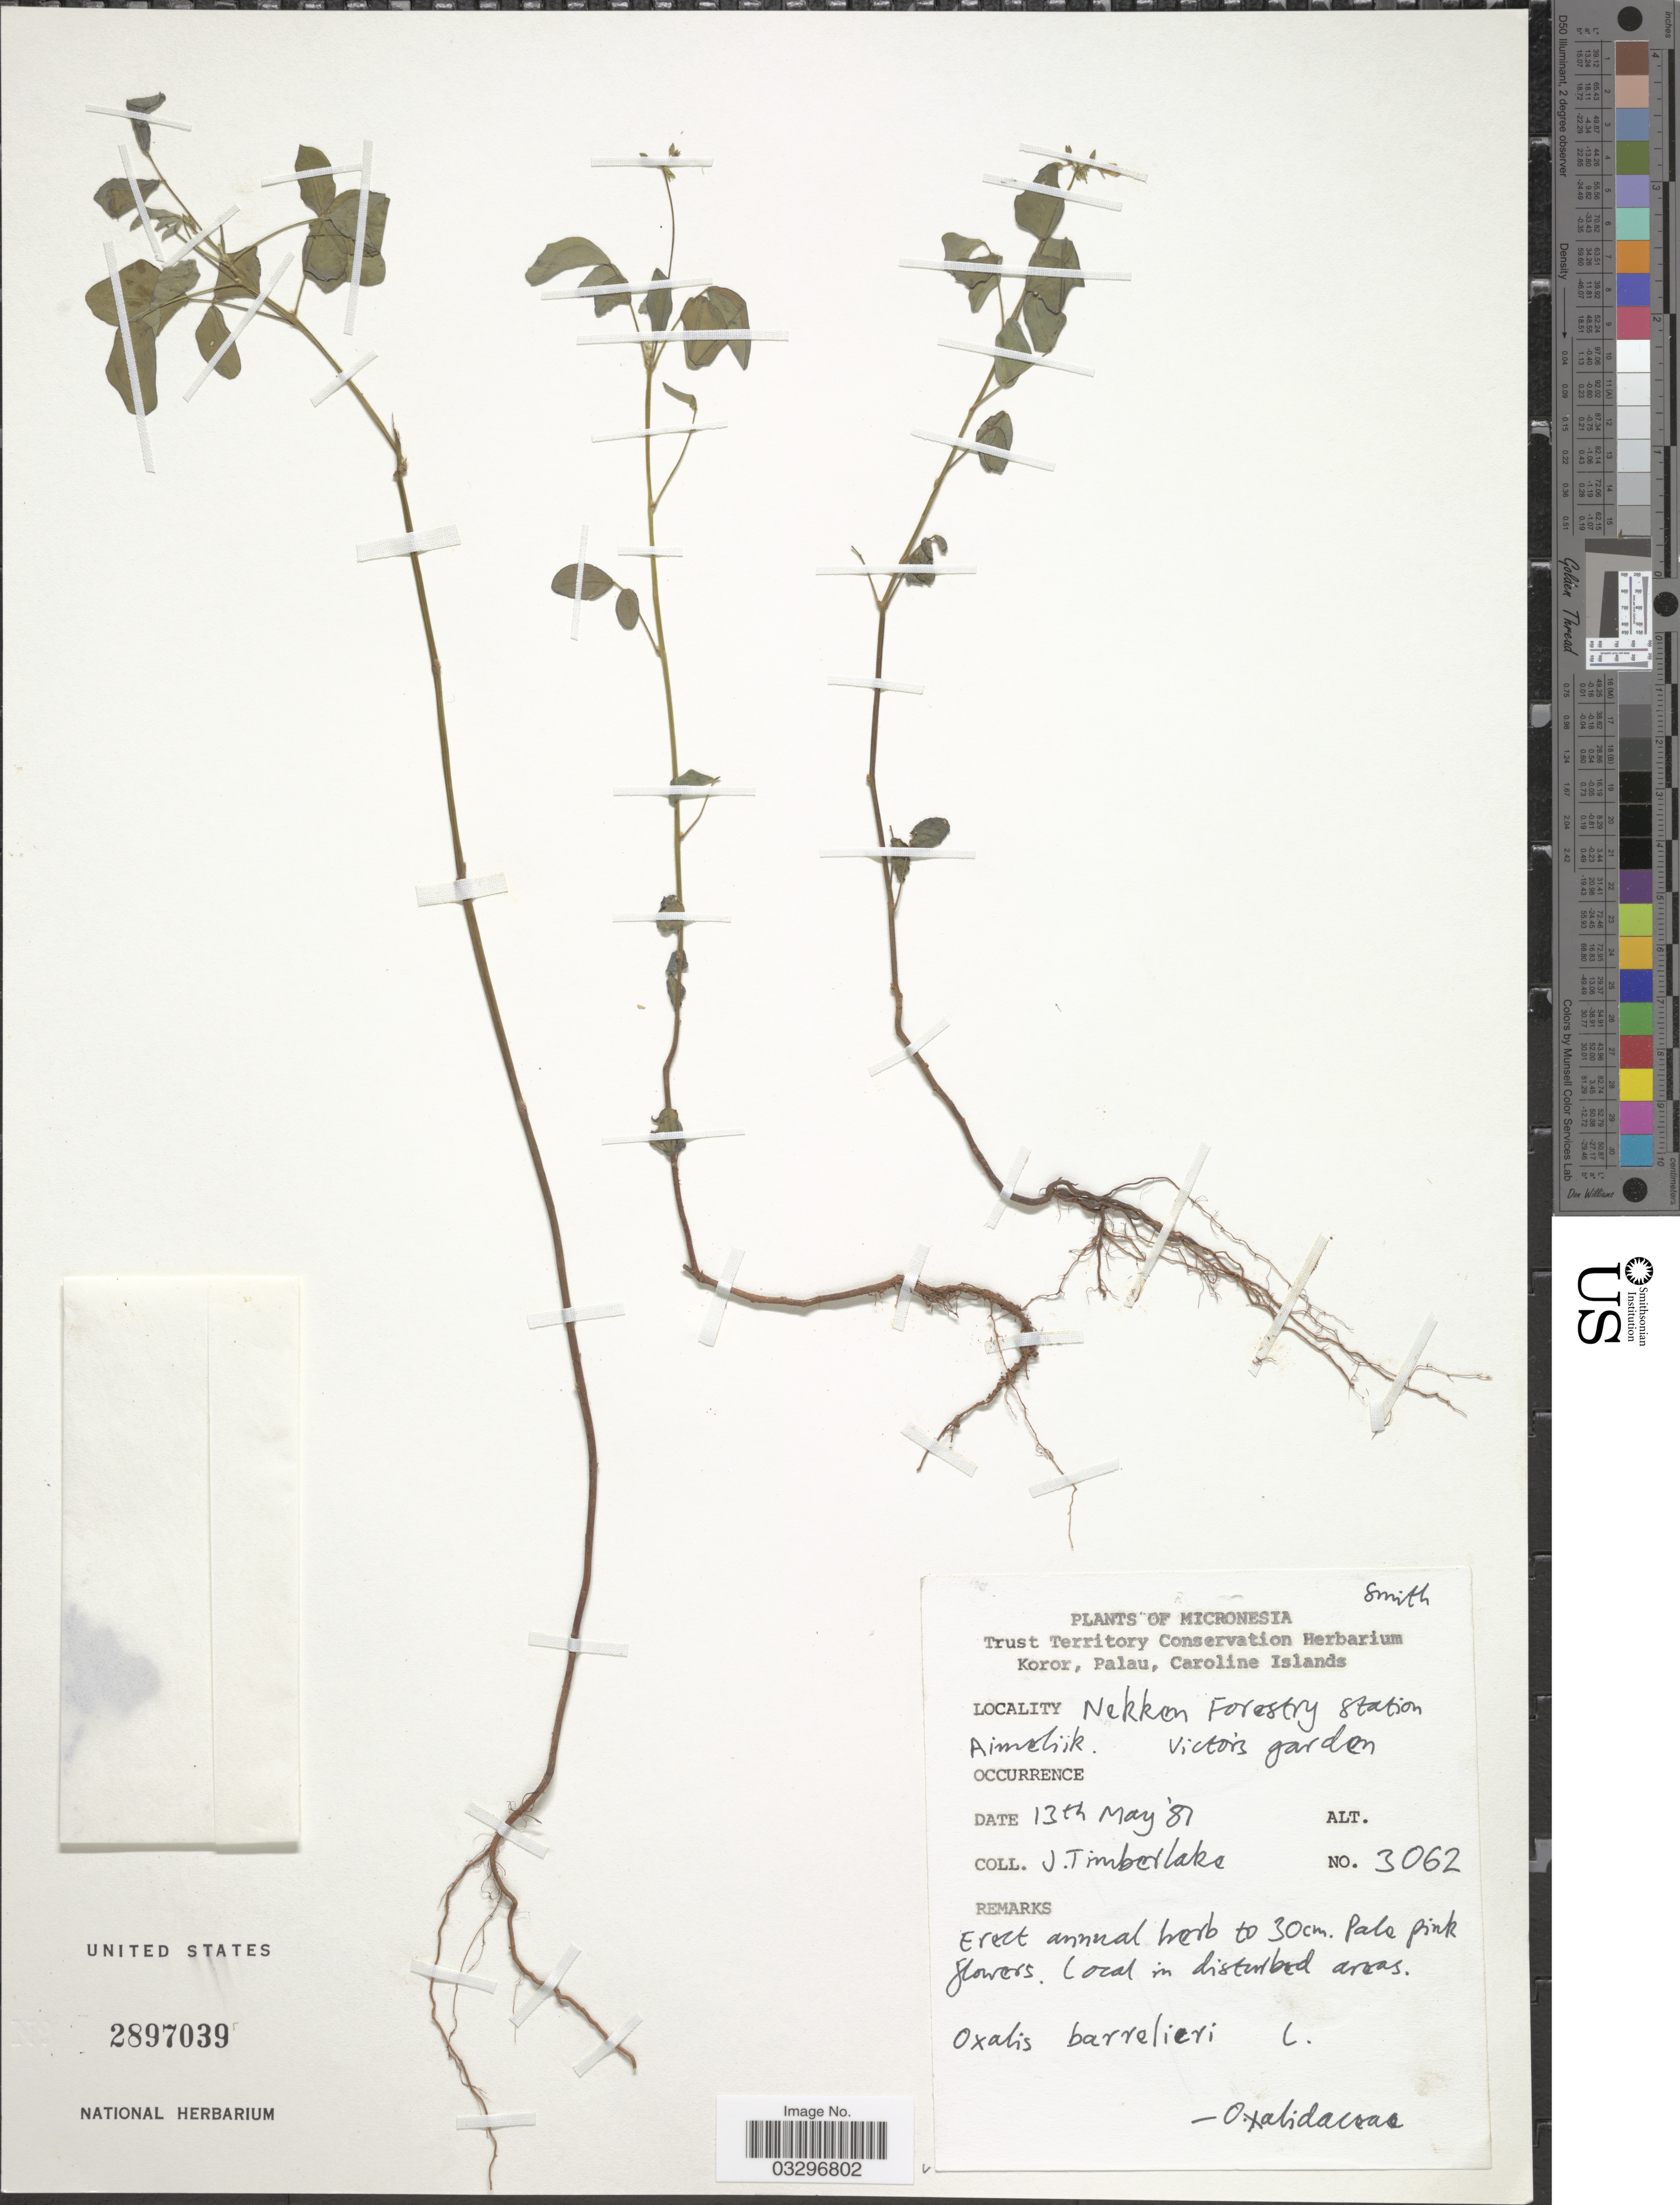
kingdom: Plantae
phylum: Tracheophyta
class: Magnoliopsida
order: Oxalidales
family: Oxalidaceae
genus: Oxalis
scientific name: Oxalis barrelieri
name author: L.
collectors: J. Timberlake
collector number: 3062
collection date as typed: Transcribed d/m/y: 13/5/81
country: Palau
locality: Koror, Palau, Caroline Islands. Nekkon Forestry Station Aimeliik [interpreted], Victor's [interpreted] Garden.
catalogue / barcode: US 2897039